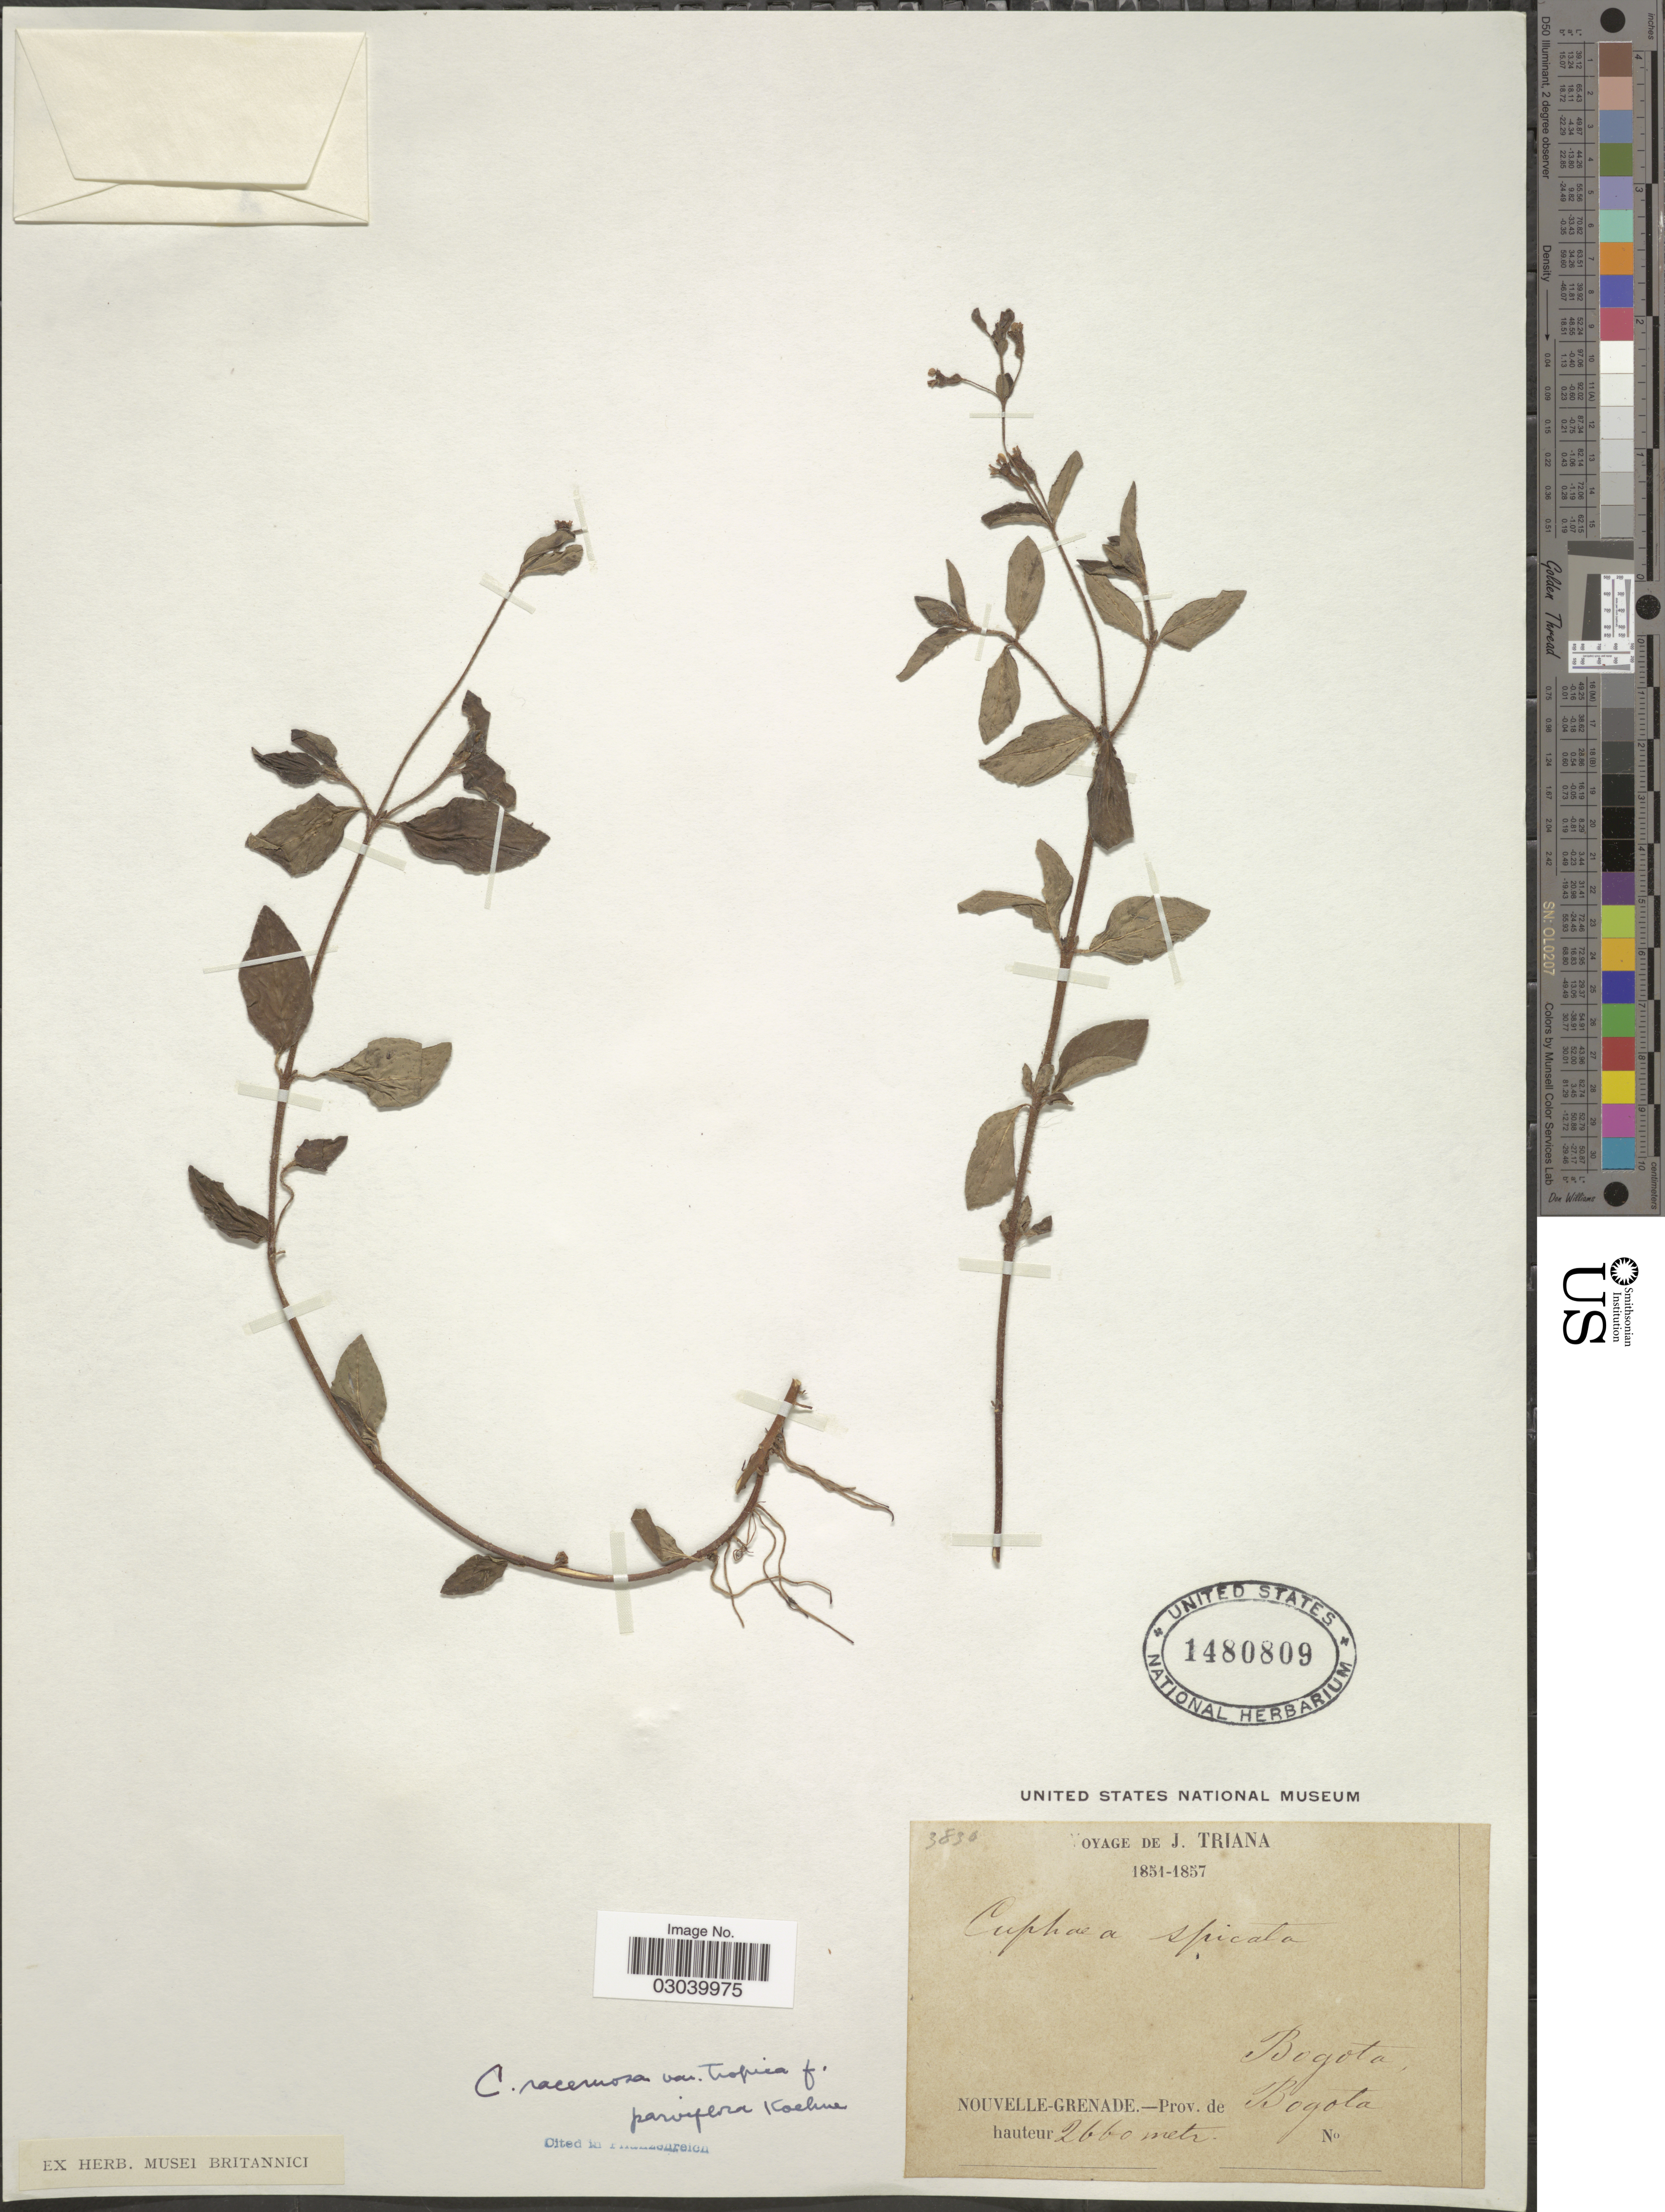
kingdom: Plantae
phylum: Tracheophyta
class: Magnoliopsida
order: Myrtales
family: Lythraceae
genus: Cuphea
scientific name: Cuphea racemosa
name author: (L. f.) Spreng.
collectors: J. Triana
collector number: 3830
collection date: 1851/1857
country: Colombia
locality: Nouvelle-Grenade, Prov. de Bogota.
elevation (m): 2660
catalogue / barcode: US 1480809